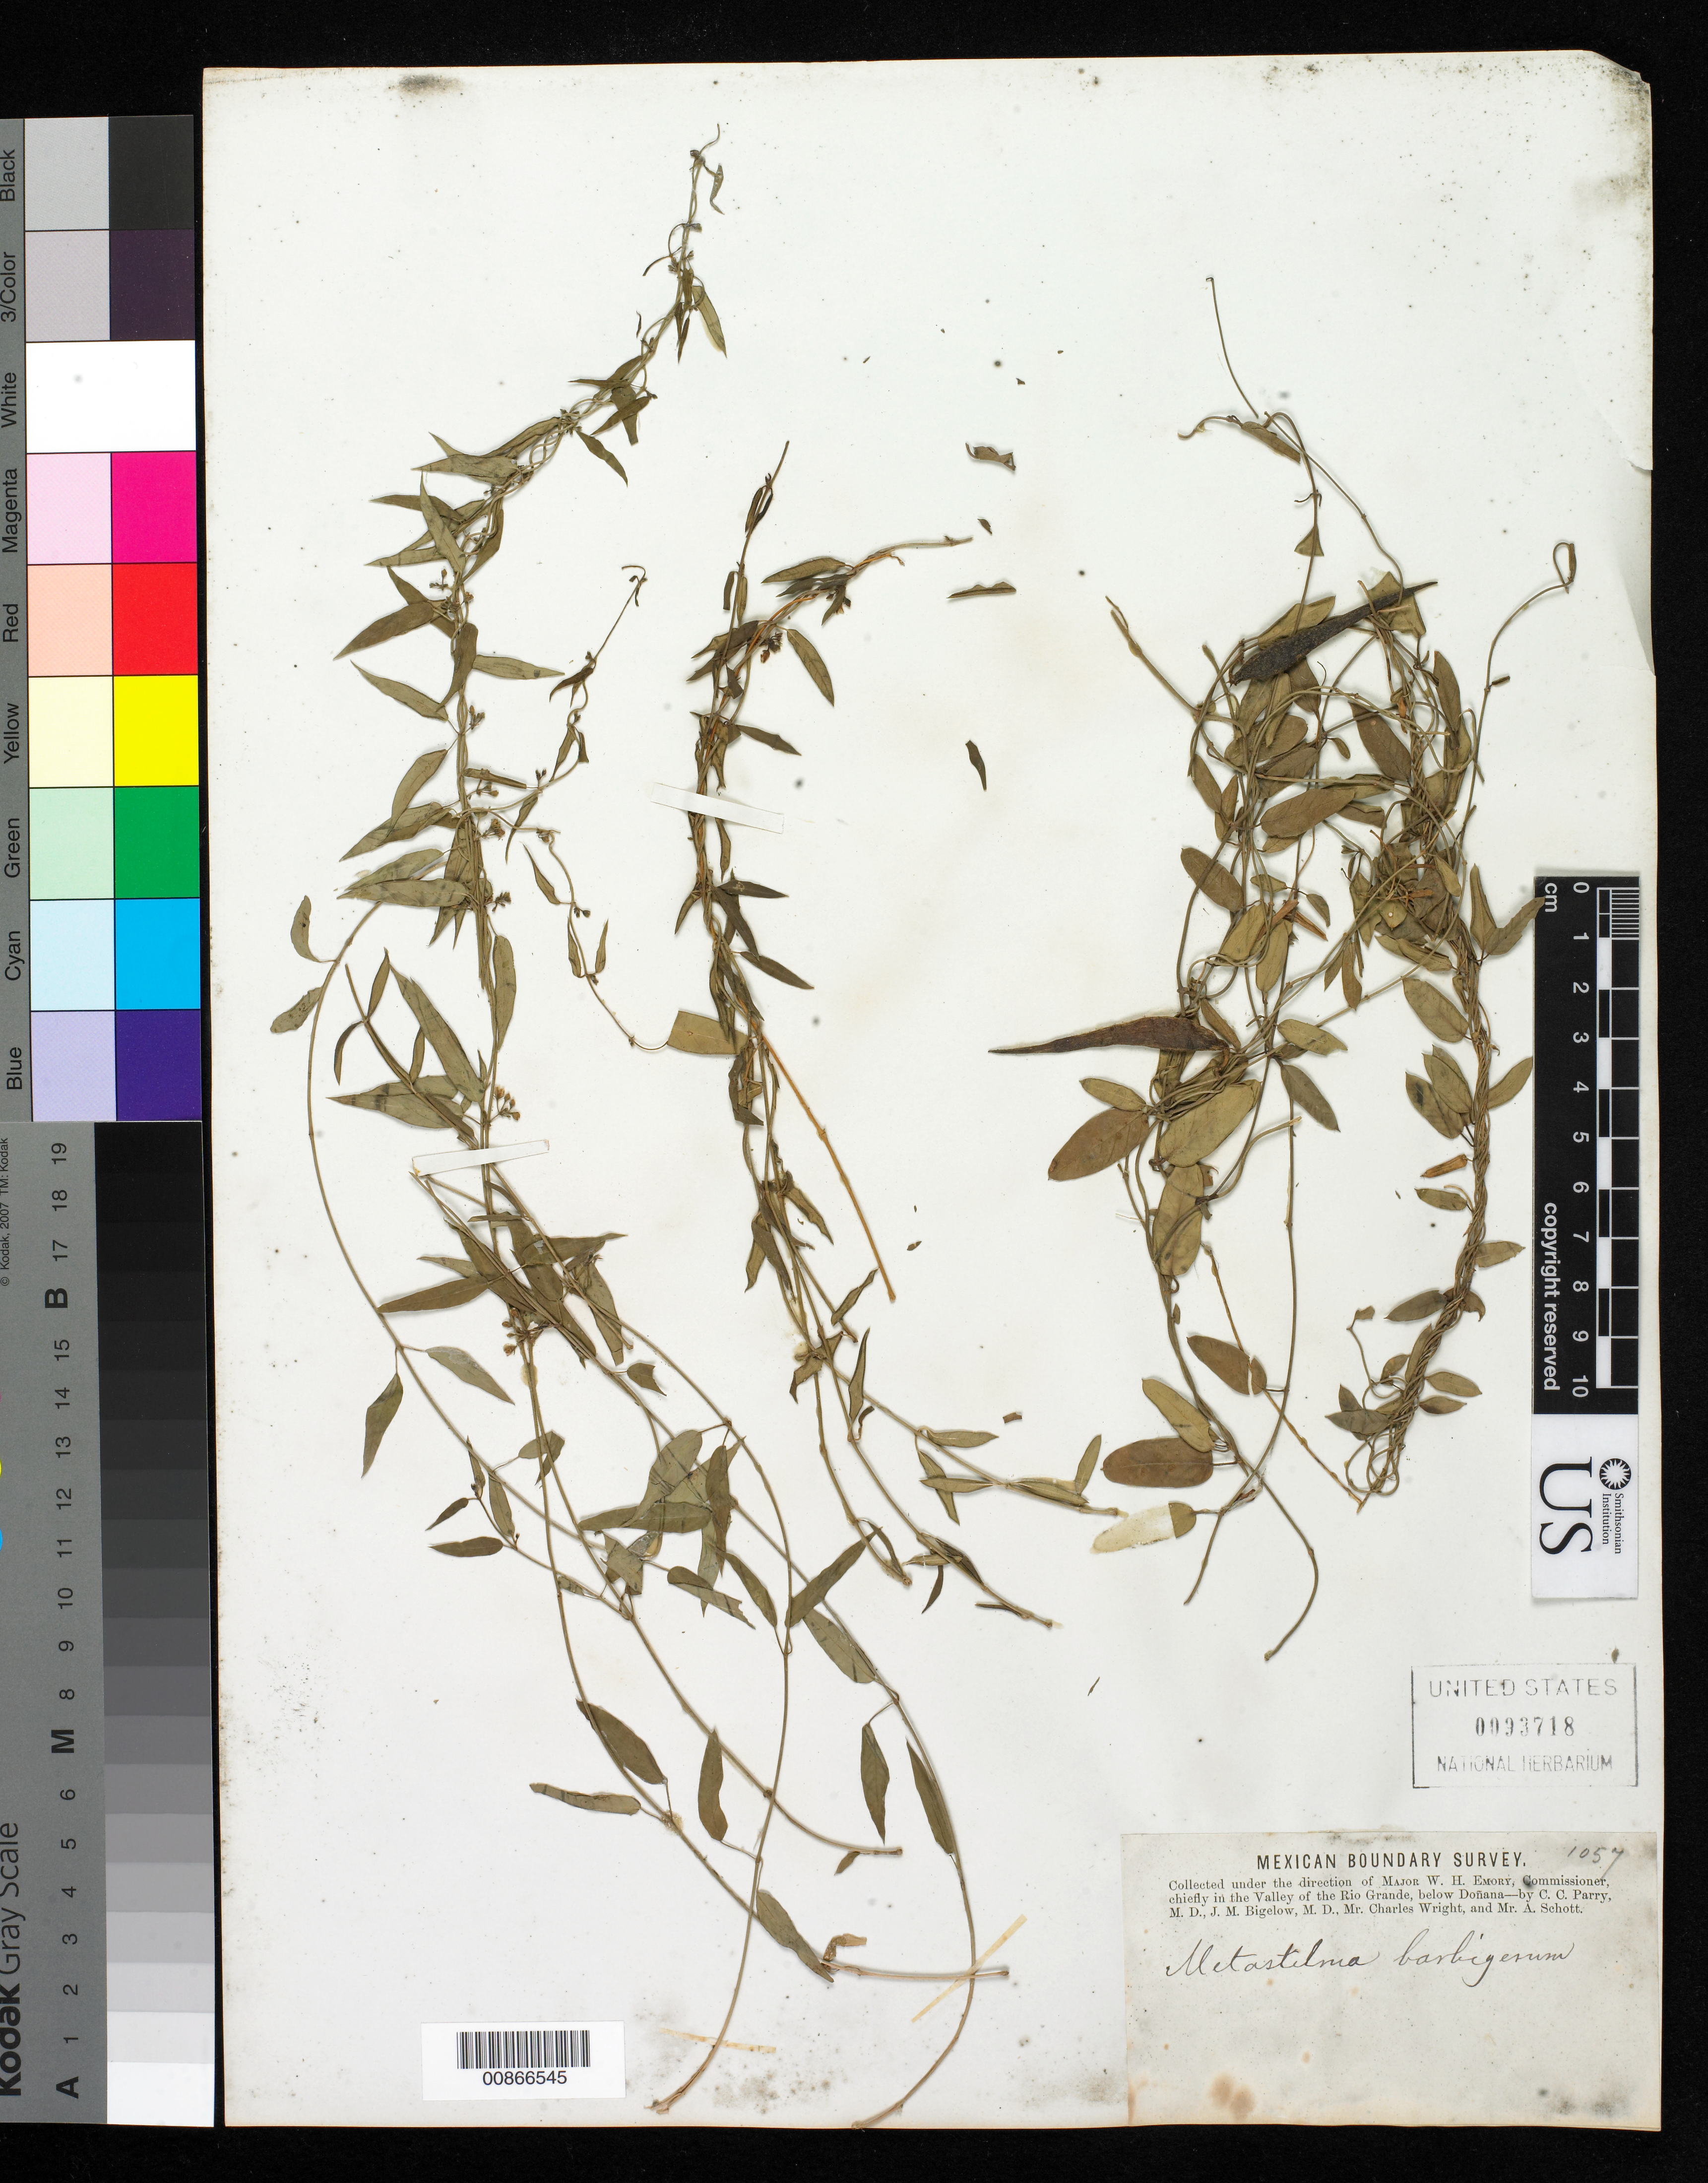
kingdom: Plantae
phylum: Tracheophyta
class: Magnoliopsida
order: Gentianales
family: Apocynaceae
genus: Metastelma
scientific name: Metastelma barbigerum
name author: Scheele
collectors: C. C. Parry, J. M. Bigelow, C. Wright & A. C. V. Schott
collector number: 1057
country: United States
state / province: New Mexico / Texas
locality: Valley of the Rio Grande, below Doñana.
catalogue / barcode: US 93718